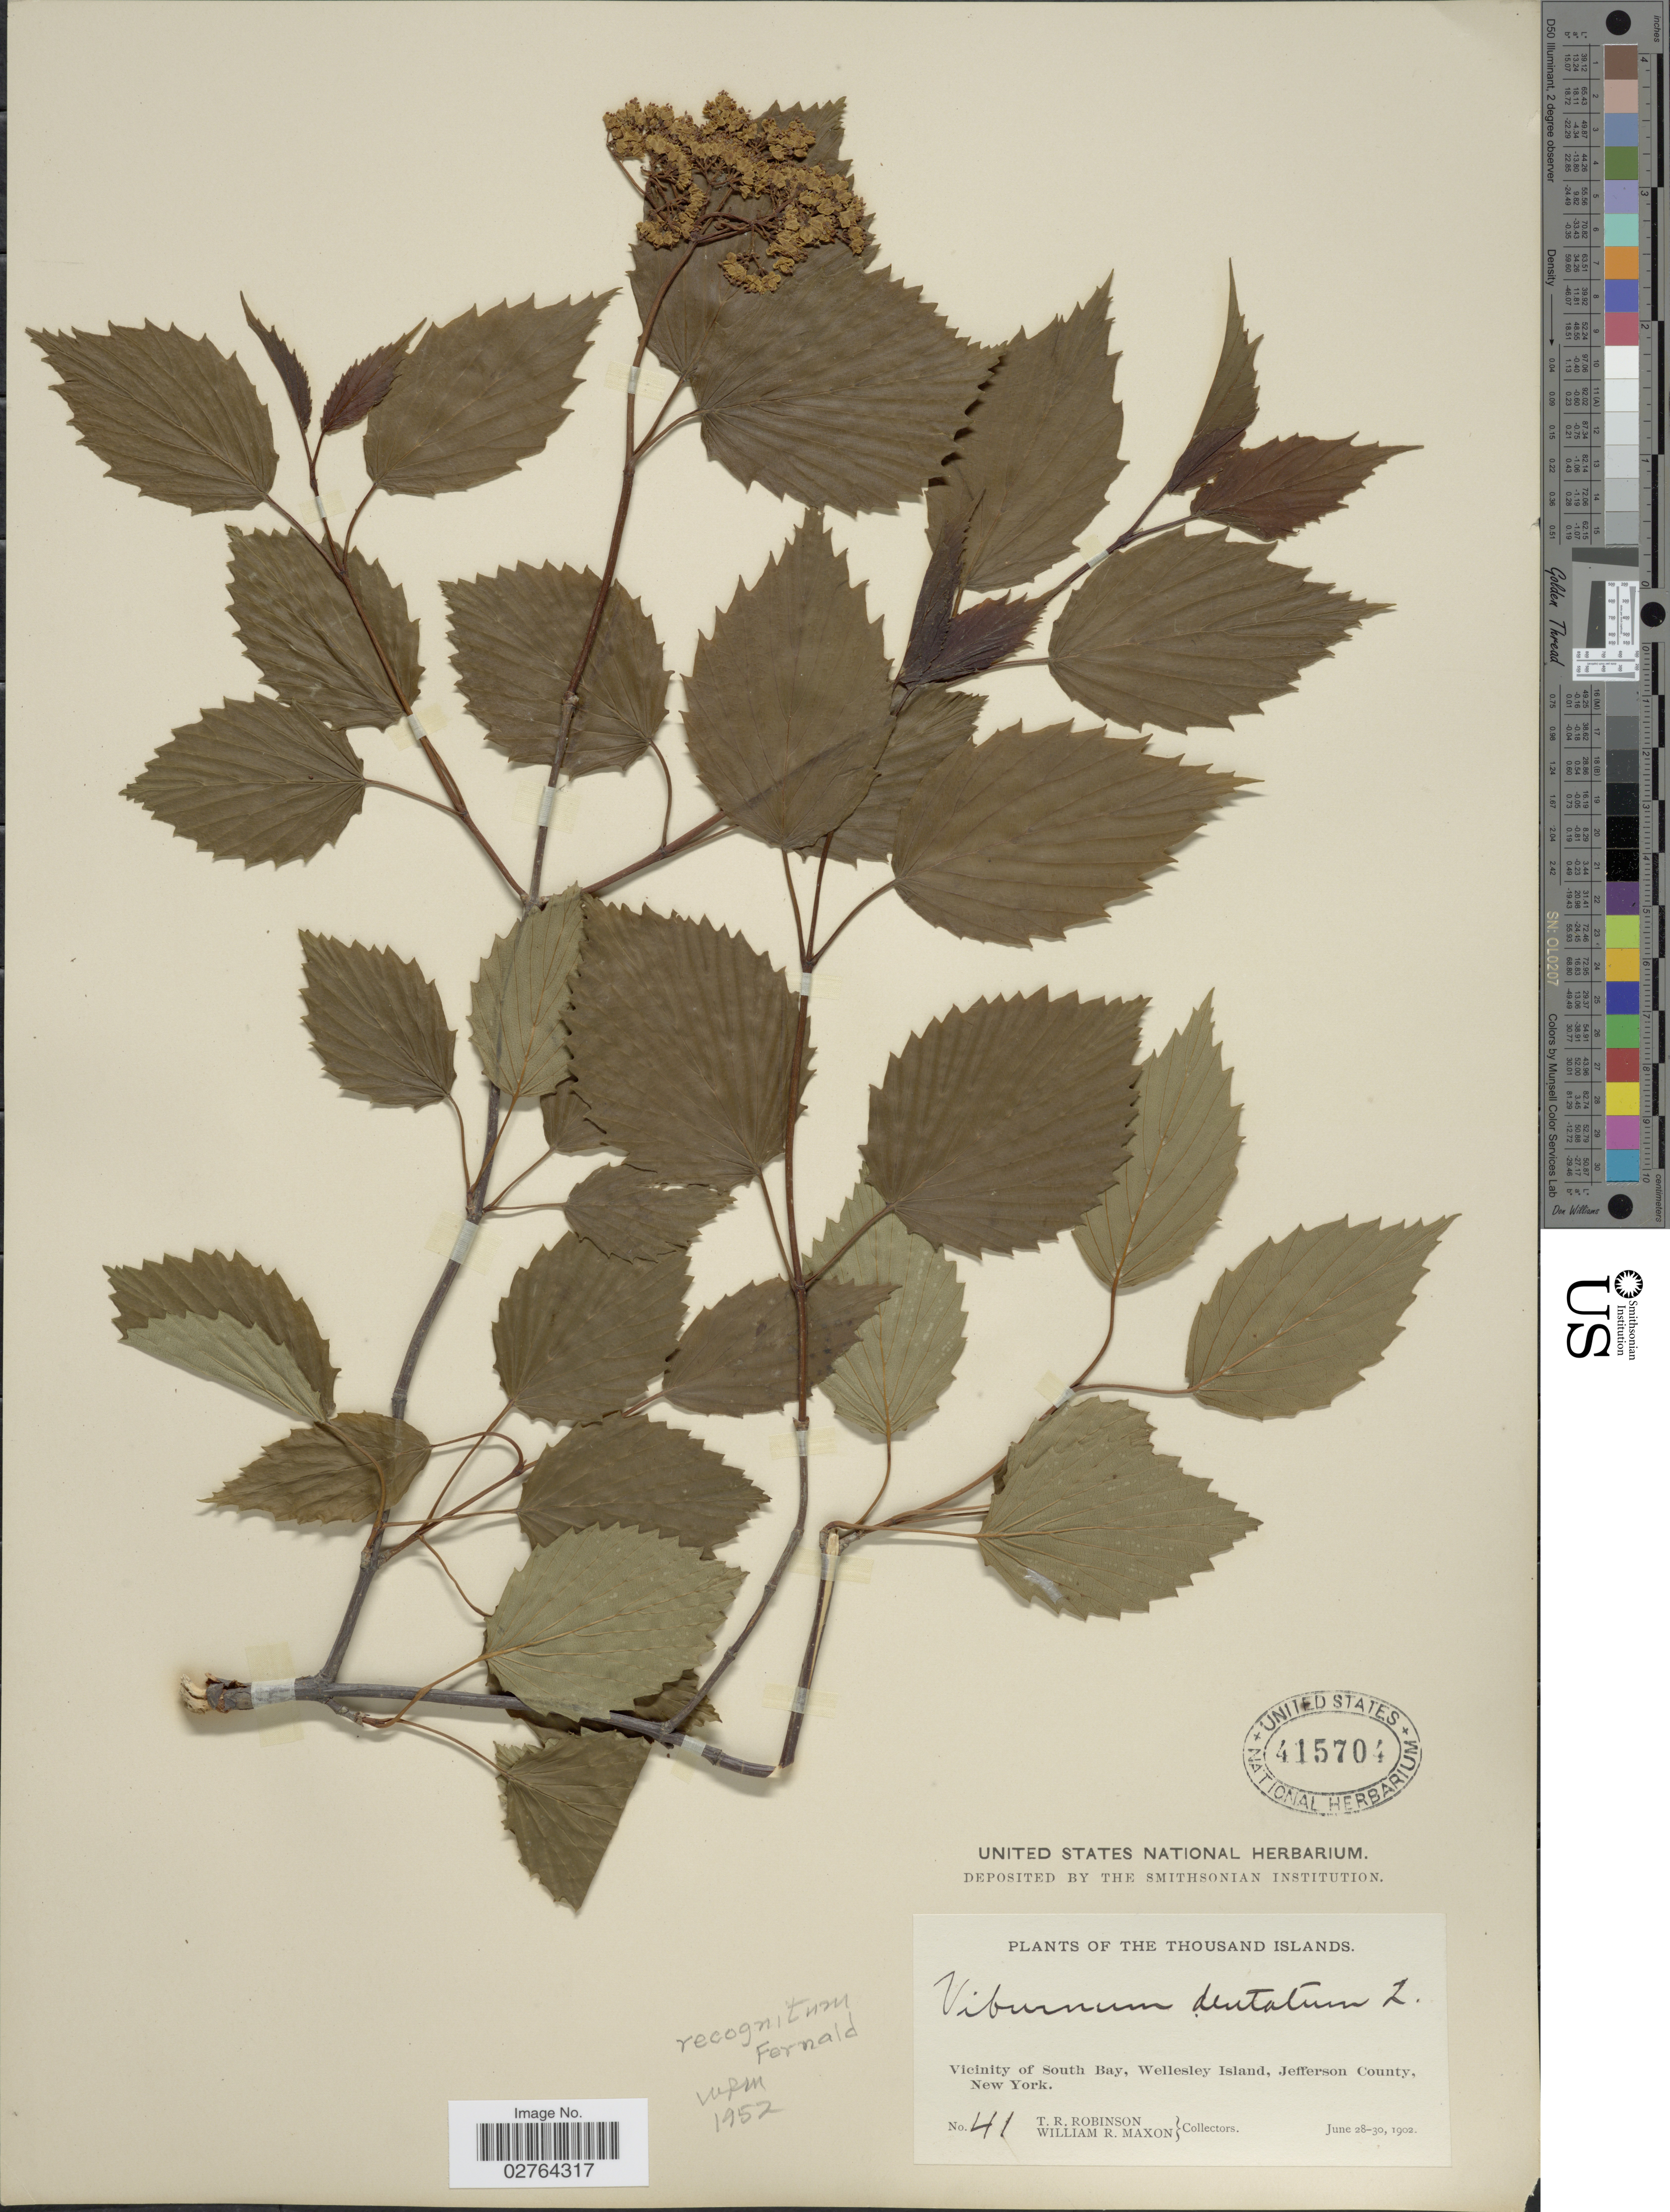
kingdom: Plantae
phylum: Tracheophyta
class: Magnoliopsida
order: Dipsacales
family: Viburnaceae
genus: Viburnum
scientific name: Viburnum recognitum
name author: Fernald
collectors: T. R. Robinson & W. R. Maxon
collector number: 41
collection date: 1902-06-28/1902-06-30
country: United States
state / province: New York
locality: The Thousand Islands. Vicinity of South Bay, Wellesley Island, Jefferson County.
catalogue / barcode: US 415704